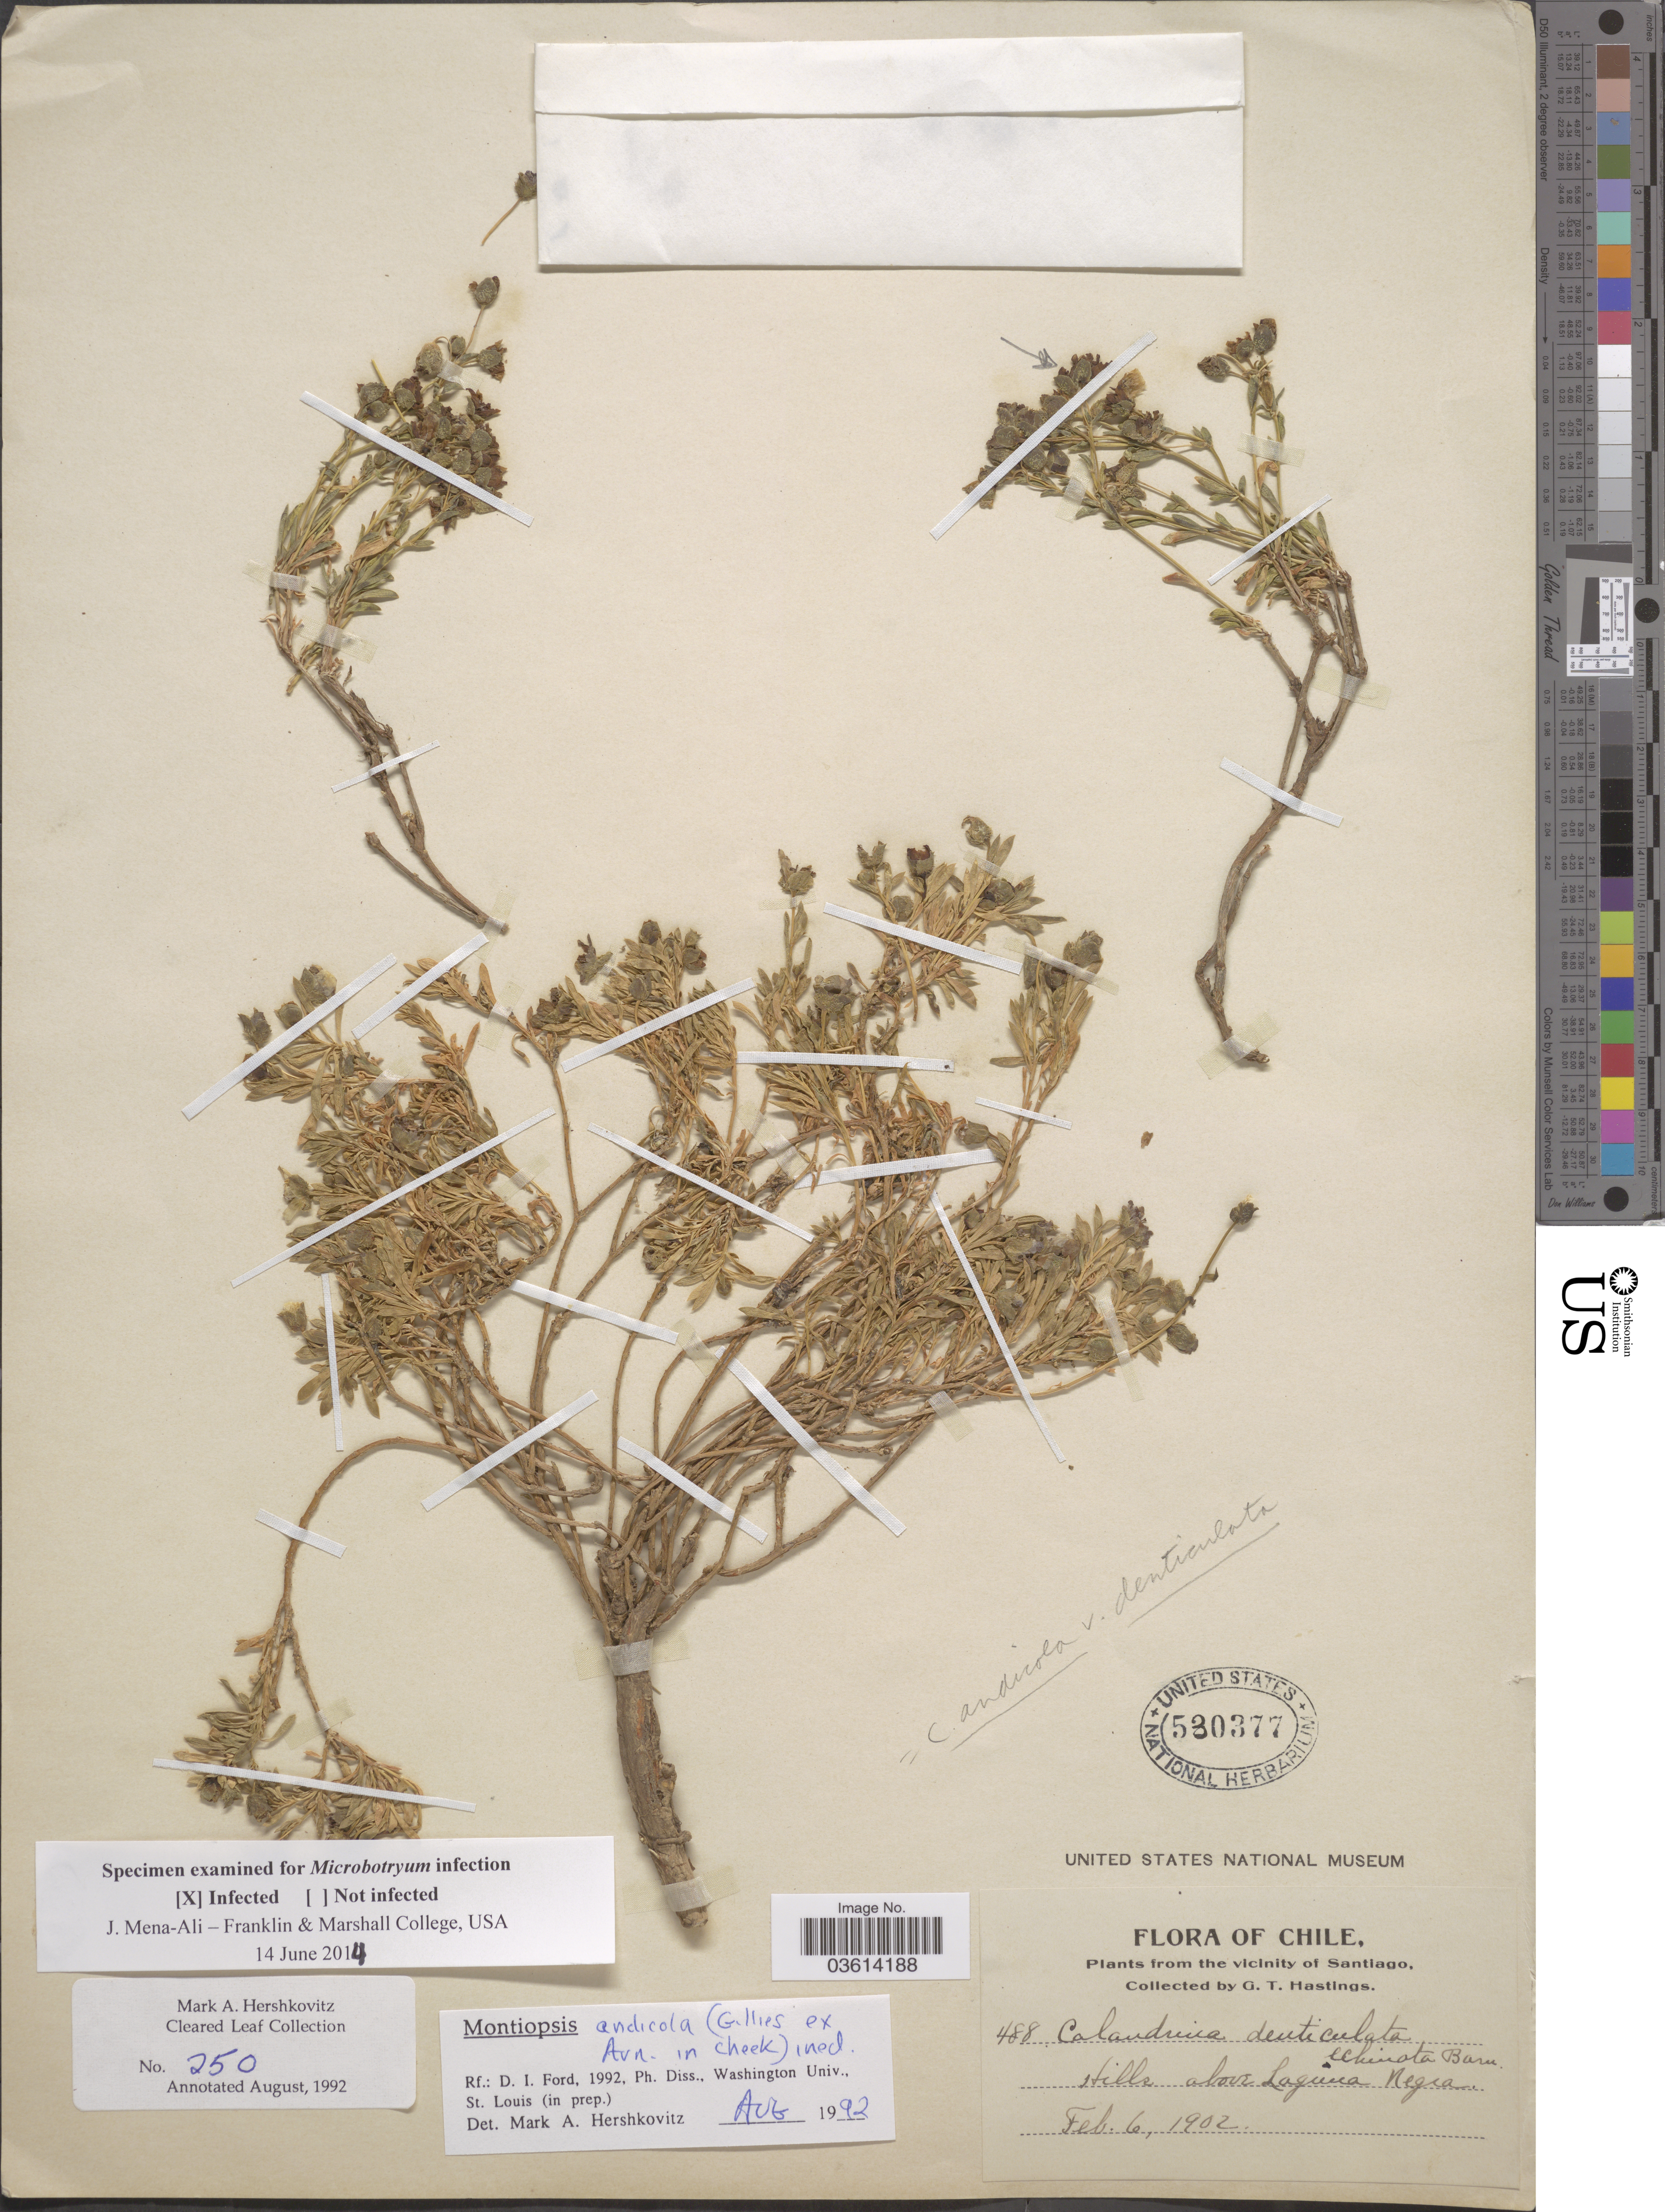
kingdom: Plantae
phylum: Tracheophyta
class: Magnoliopsida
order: Caryophyllales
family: Montiaceae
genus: Montiopsis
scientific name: Montiopsis andicola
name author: (Gillies ex Hook. & Arn.) D.I. Ford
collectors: G. Hastings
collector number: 488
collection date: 1902-02-06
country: Chile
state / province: Región Metropolitana (RM)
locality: From the vicinity of Santiago. Hills above Laguna Negra.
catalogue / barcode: US 530377